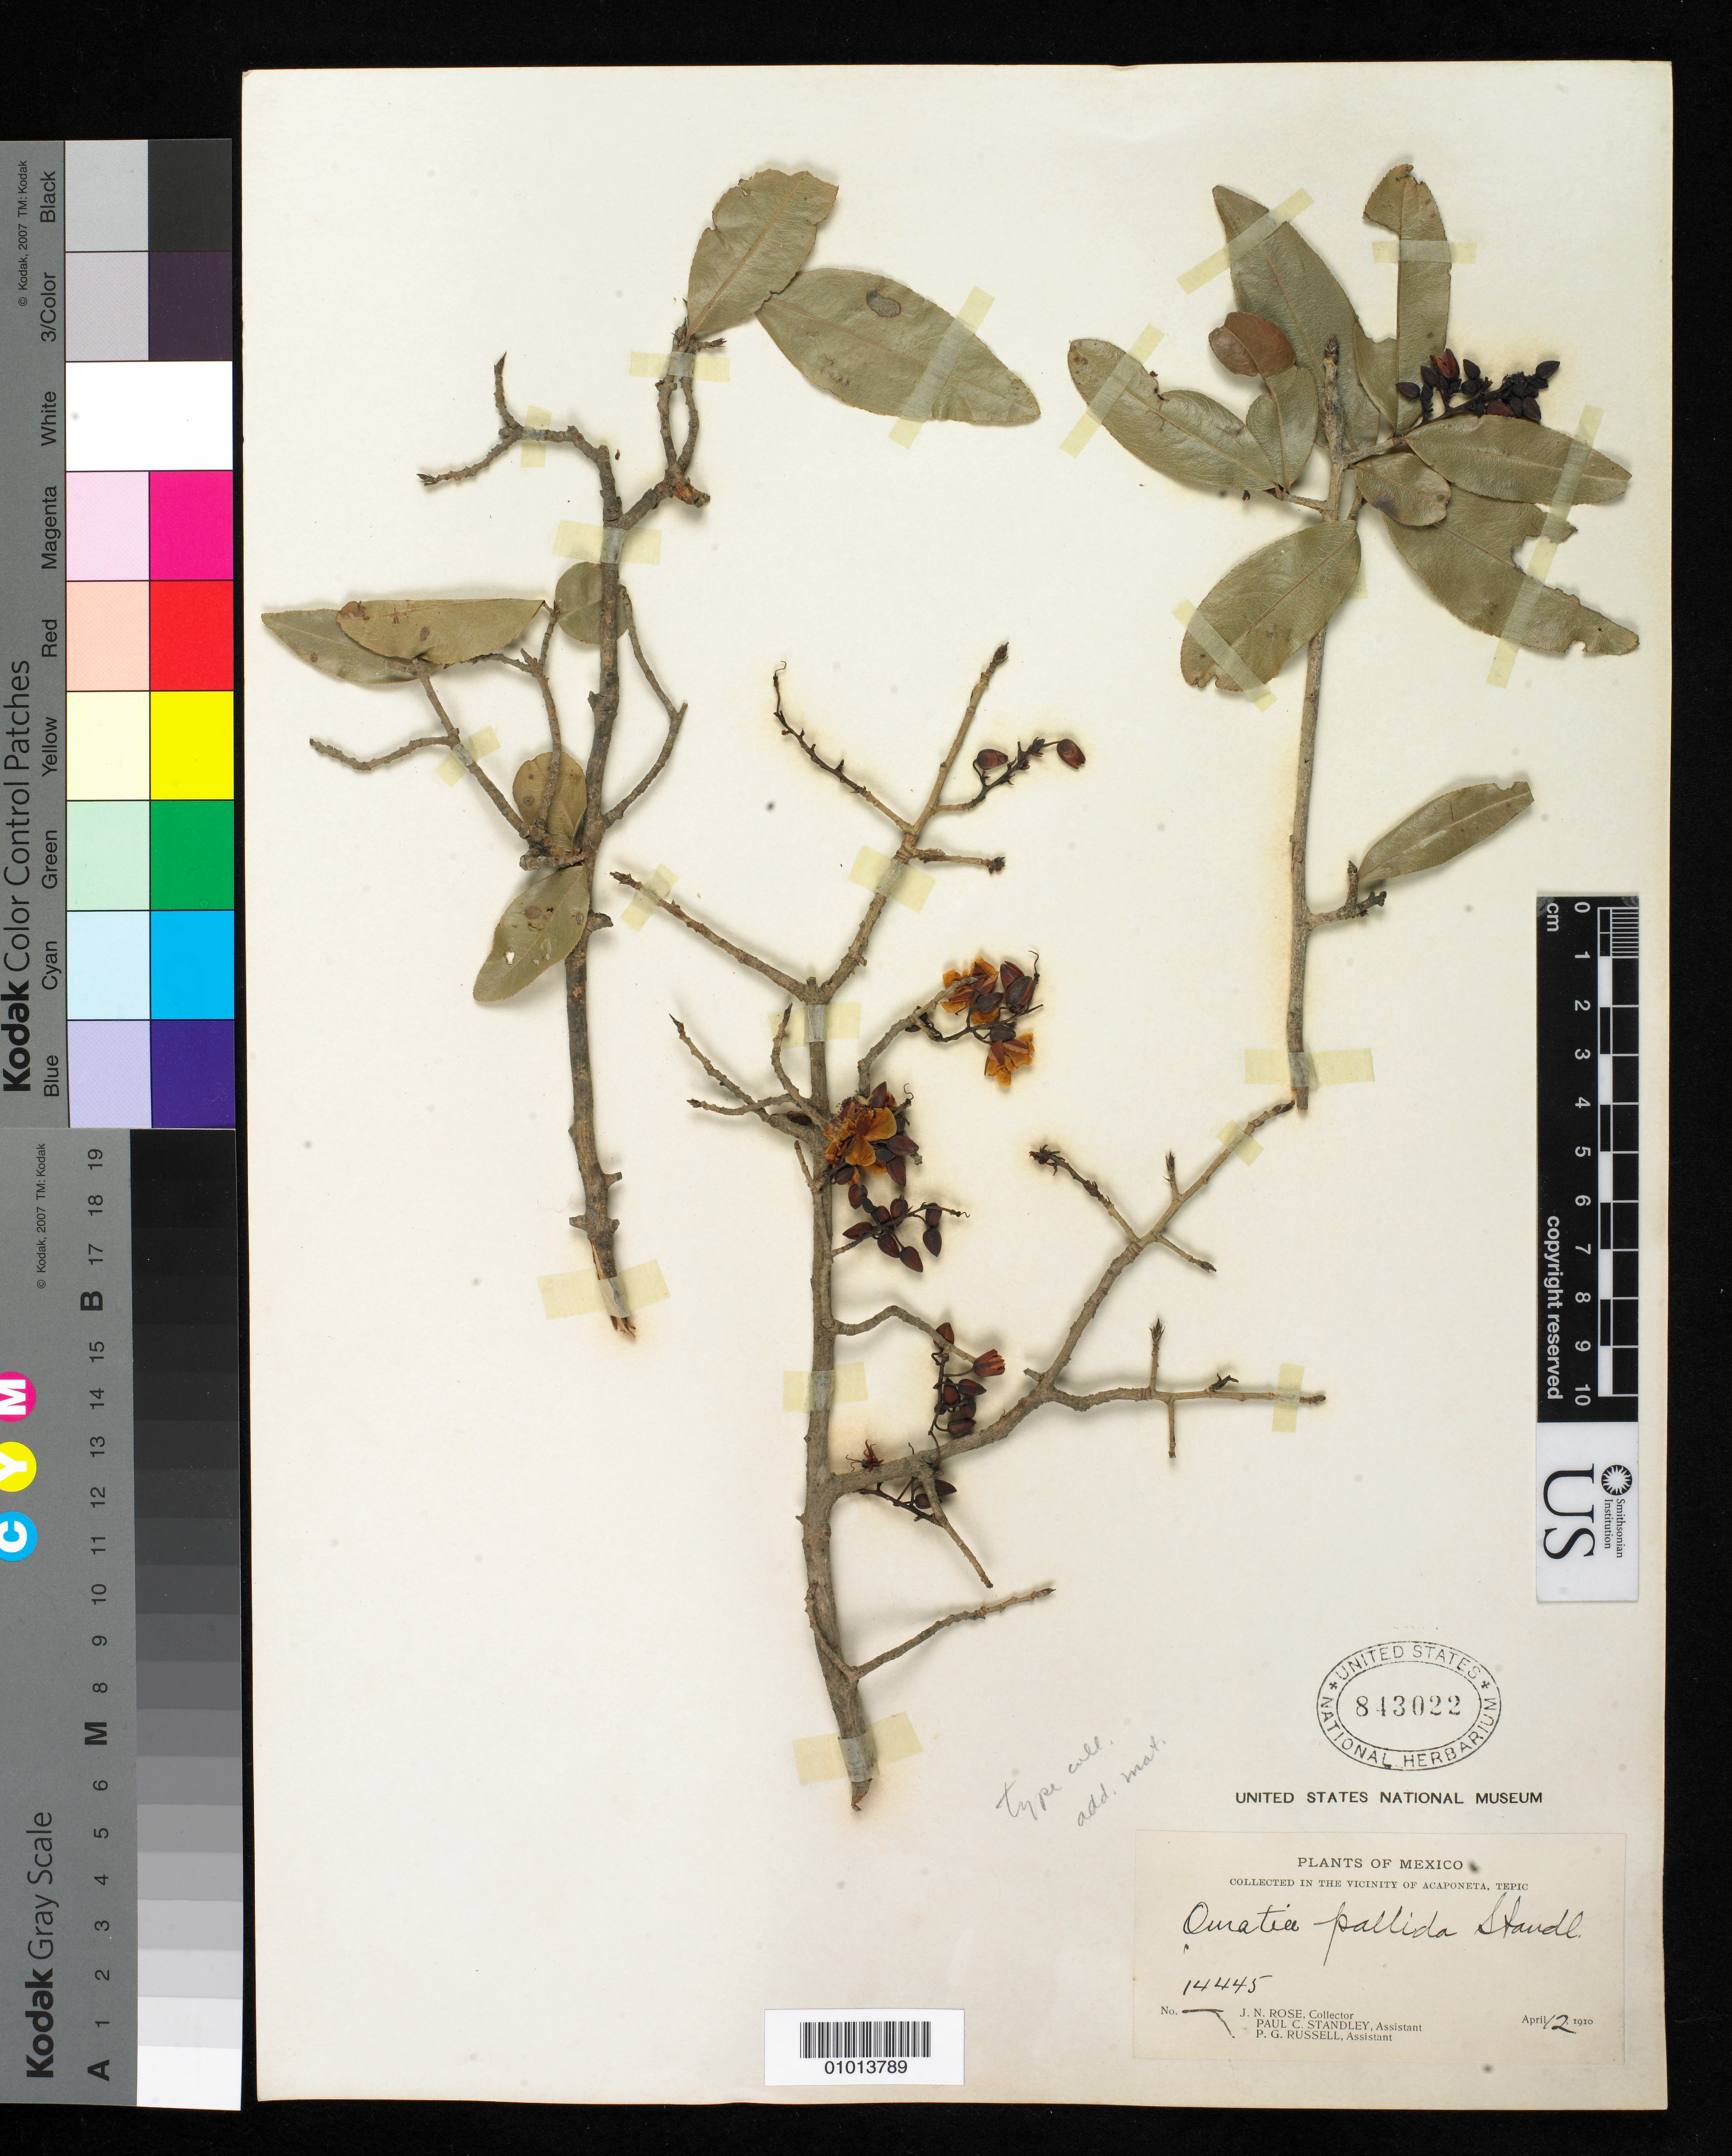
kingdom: Plantae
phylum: Tracheophyta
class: Magnoliopsida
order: Malpighiales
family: Ochnaceae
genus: Ouratea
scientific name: Ouratea pallida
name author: Standl.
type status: Isotype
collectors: J. N. Rose, P. C. Standley & P. G. Russell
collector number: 14445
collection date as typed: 12 Apr 1910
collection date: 1910-04-12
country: Mexico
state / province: Nayarit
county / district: Acaponeta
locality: Vicinity of Acaponeta, Tepic.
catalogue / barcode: US 843022